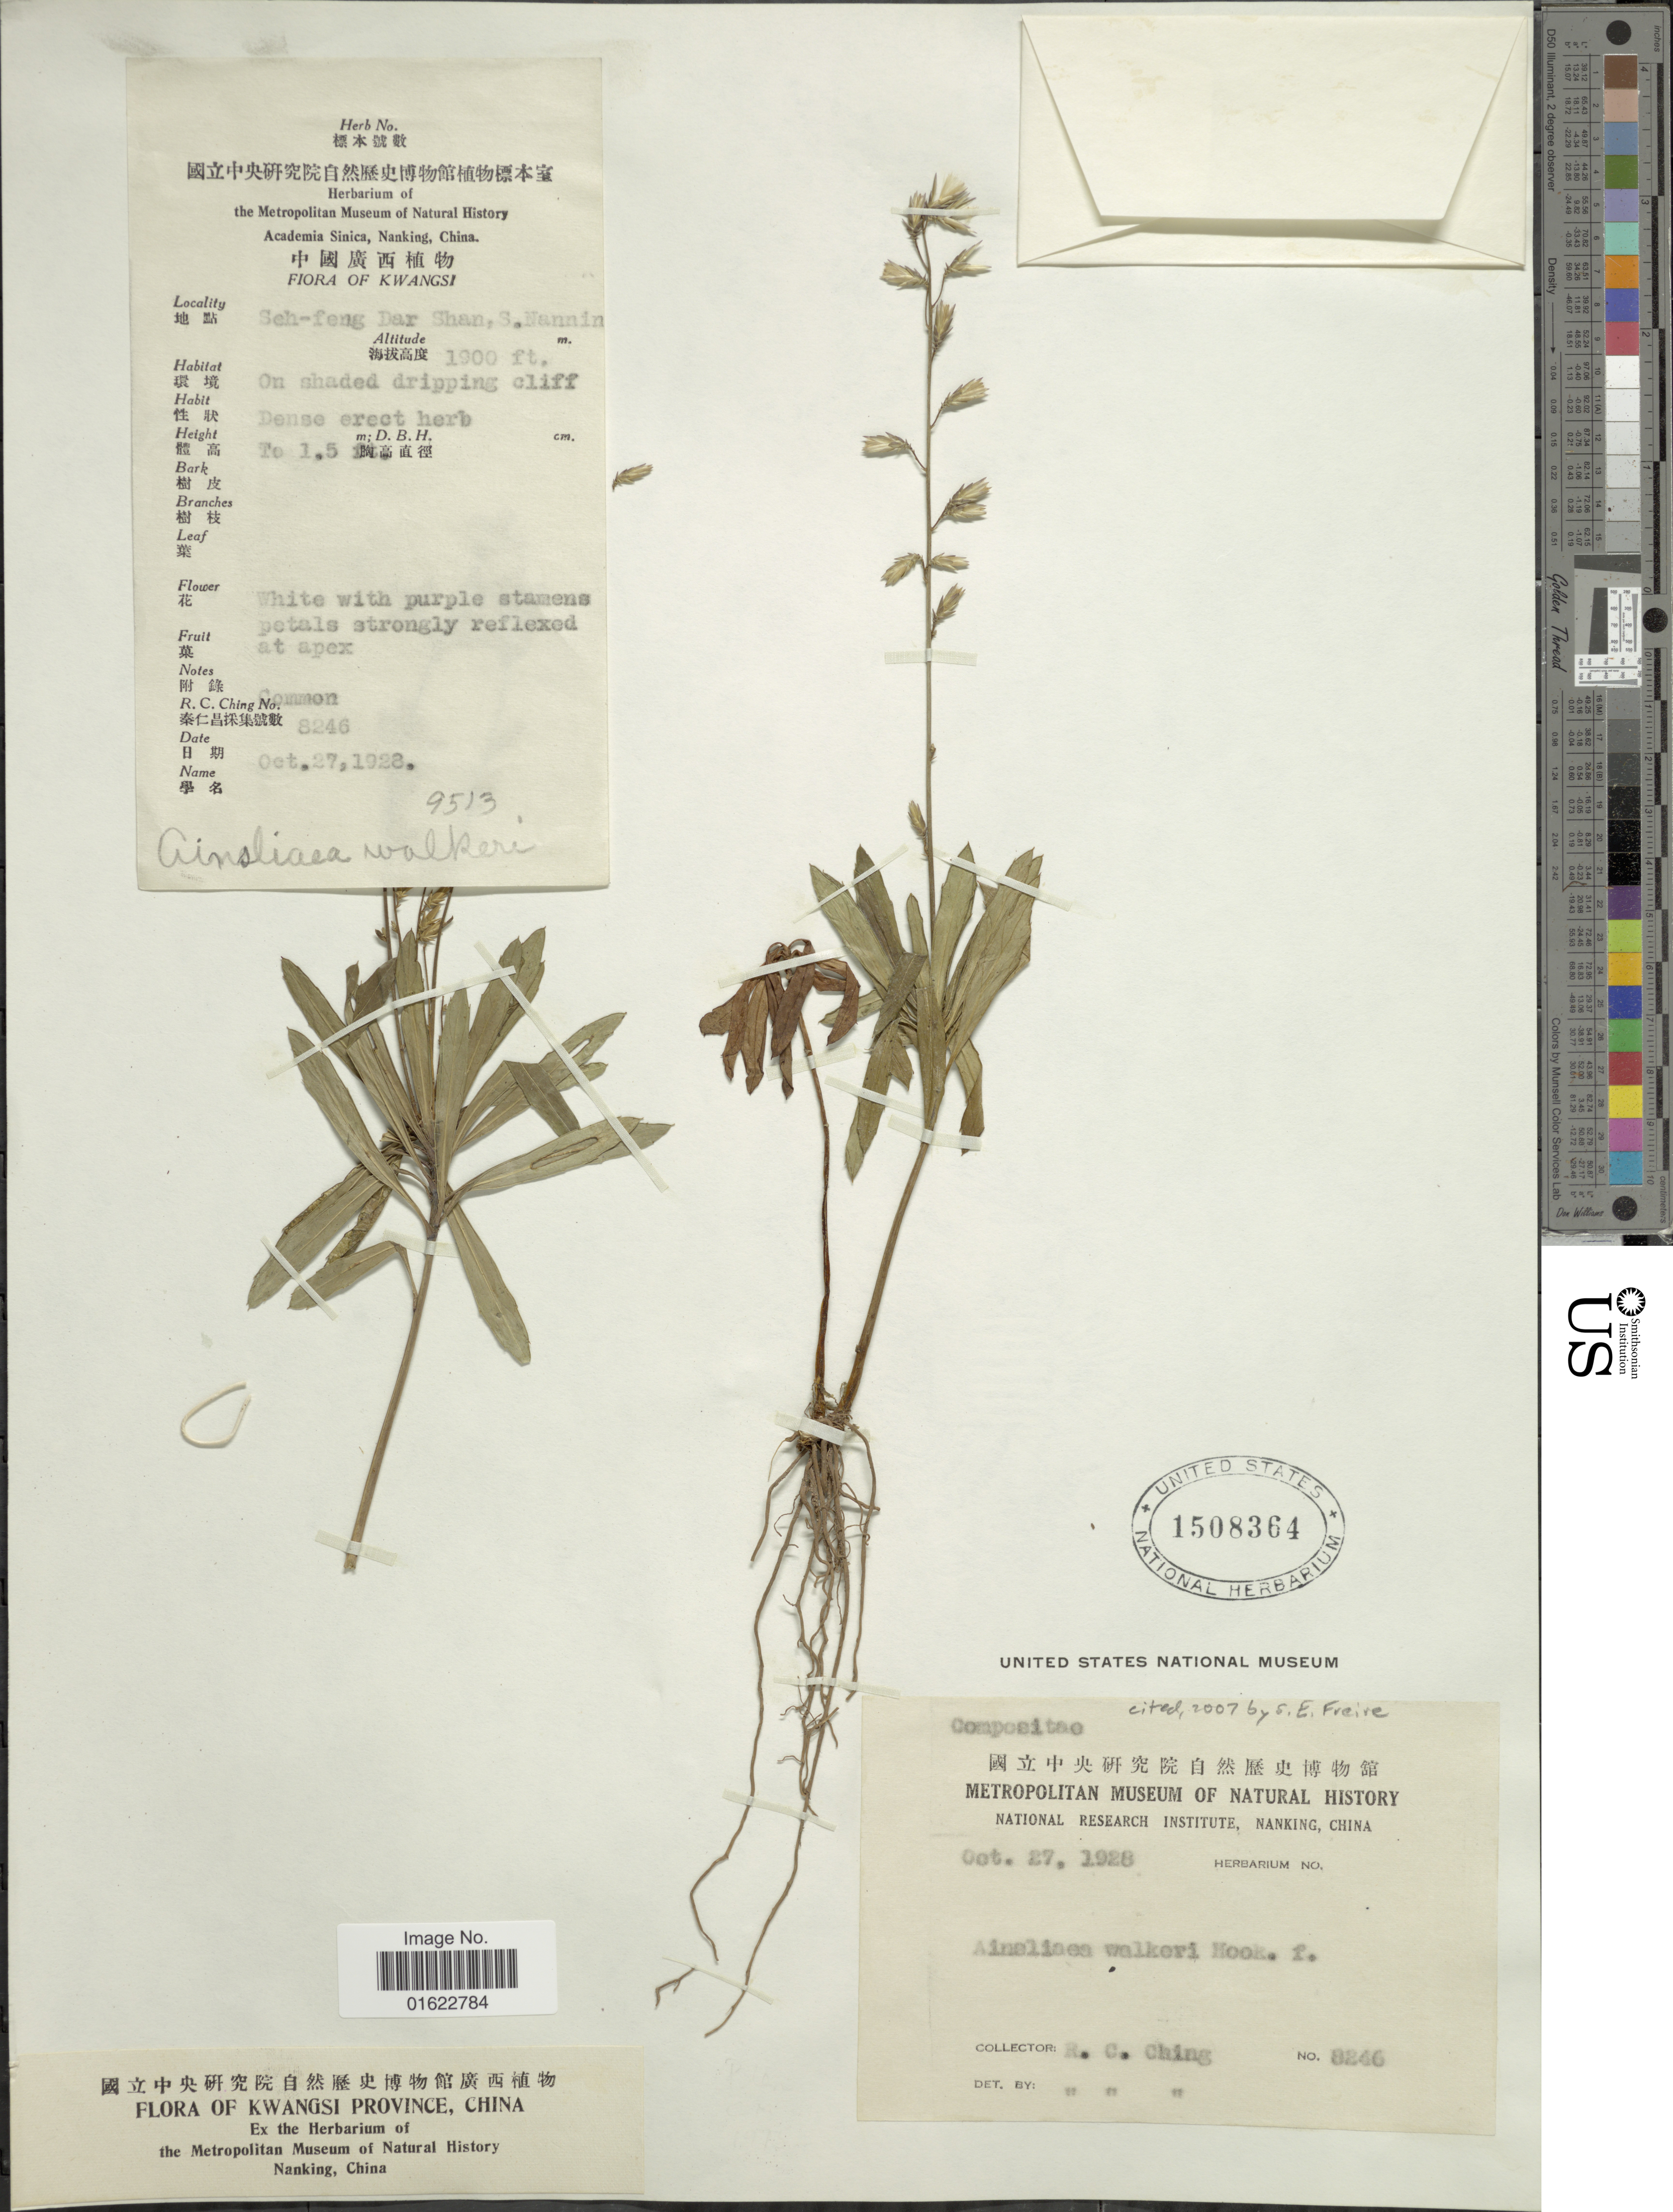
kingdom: Plantae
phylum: Tracheophyta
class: Magnoliopsida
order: Asterales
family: Asteraceae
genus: Ainsliaea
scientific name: Ainsliaea walkeri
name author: Hook. f.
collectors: R. C. Ching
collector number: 8246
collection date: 1928-10-27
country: China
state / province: Guangxi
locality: Kwangsi Province, Seh-feng Dar Shan, S. Nannin, Seh-feng Dar Shan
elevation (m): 579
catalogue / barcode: US 1508364